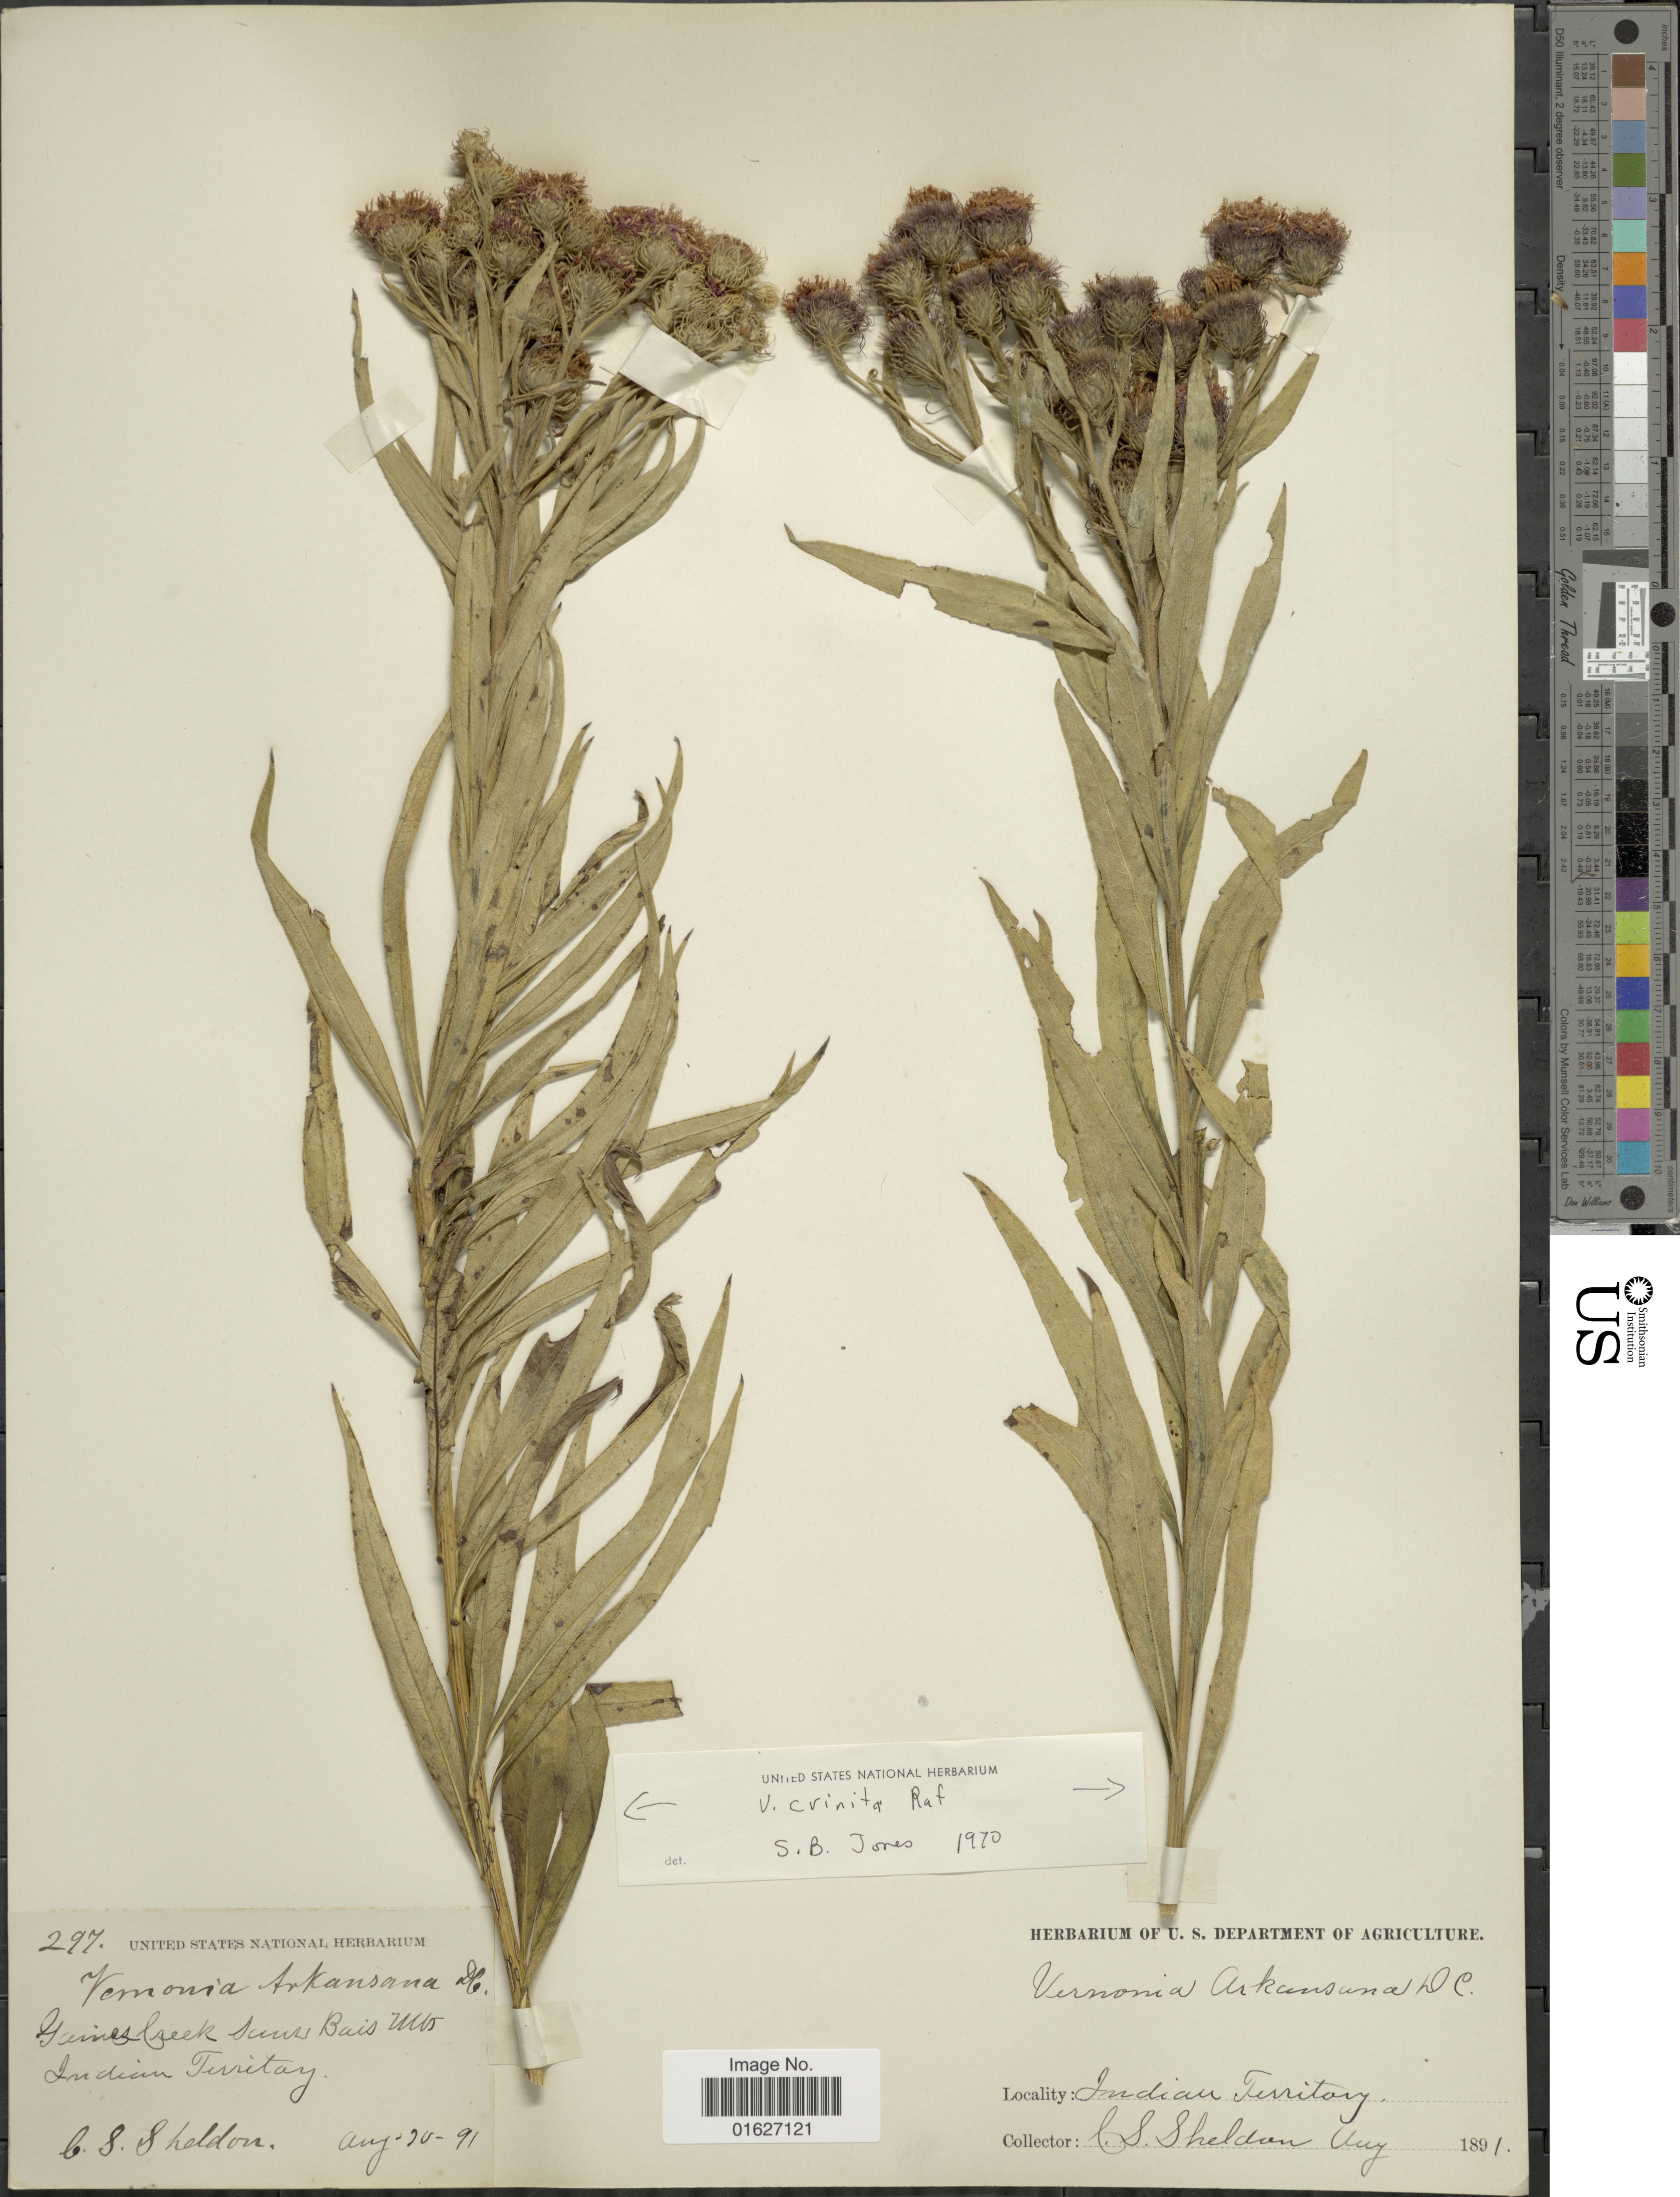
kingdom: Plantae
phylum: Tracheophyta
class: Magnoliopsida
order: Asterales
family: Asteraceae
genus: Vernonia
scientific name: Vernonia crinita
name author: Raf.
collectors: C. S. Sheldon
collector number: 297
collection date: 1891-08-30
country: United States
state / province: Oklahoma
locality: Gaines Creek Sans Bois Mts., Indian Territory.